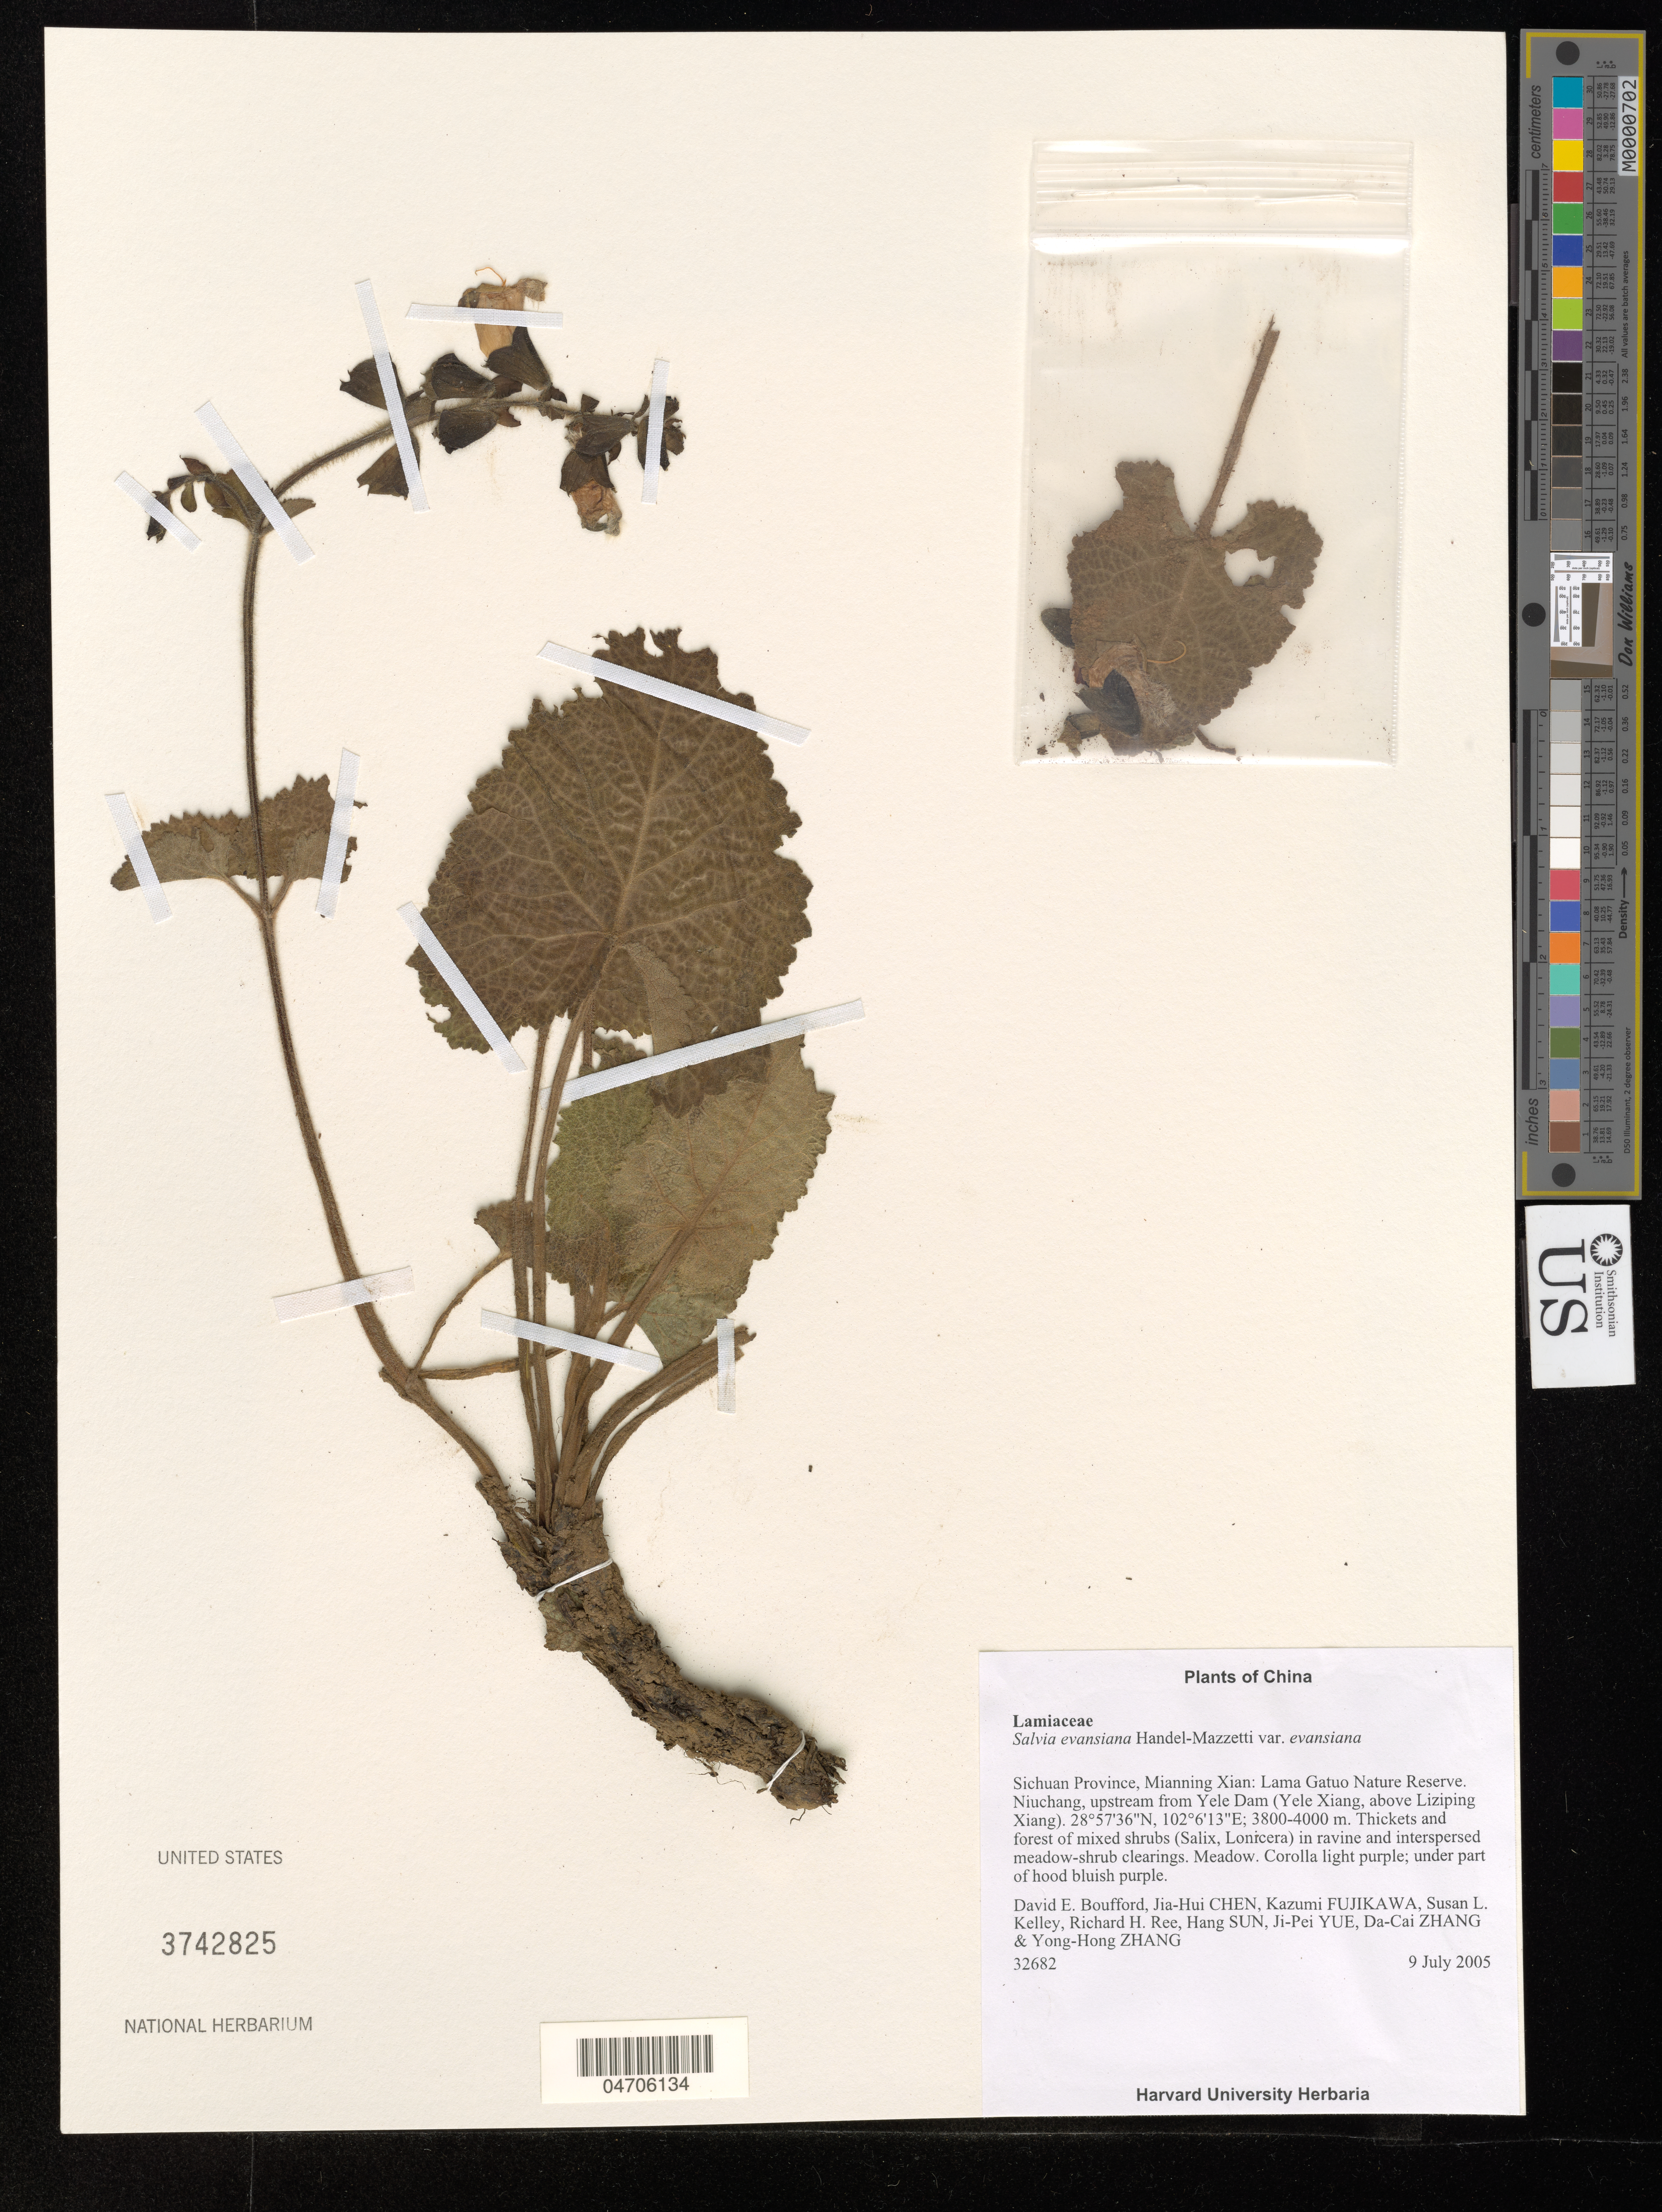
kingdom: Plantae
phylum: Tracheophyta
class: Magnoliopsida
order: Lamiales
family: Lamiaceae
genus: Salvia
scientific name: Salvia evansiana var. evansiana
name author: Hand.-Mazz.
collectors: D. E. Boufford, J. H. Chen, K. Fujikawa, S. Kelley & et al.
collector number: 32682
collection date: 2005-07-09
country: China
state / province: Sichuan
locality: Mianning Xian: Lama Gatuo Nature Reserve. Niuchang, upstream from Yele Dam (Yele Xiang, above Liziping Xiang).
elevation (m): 3800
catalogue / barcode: US 3742825